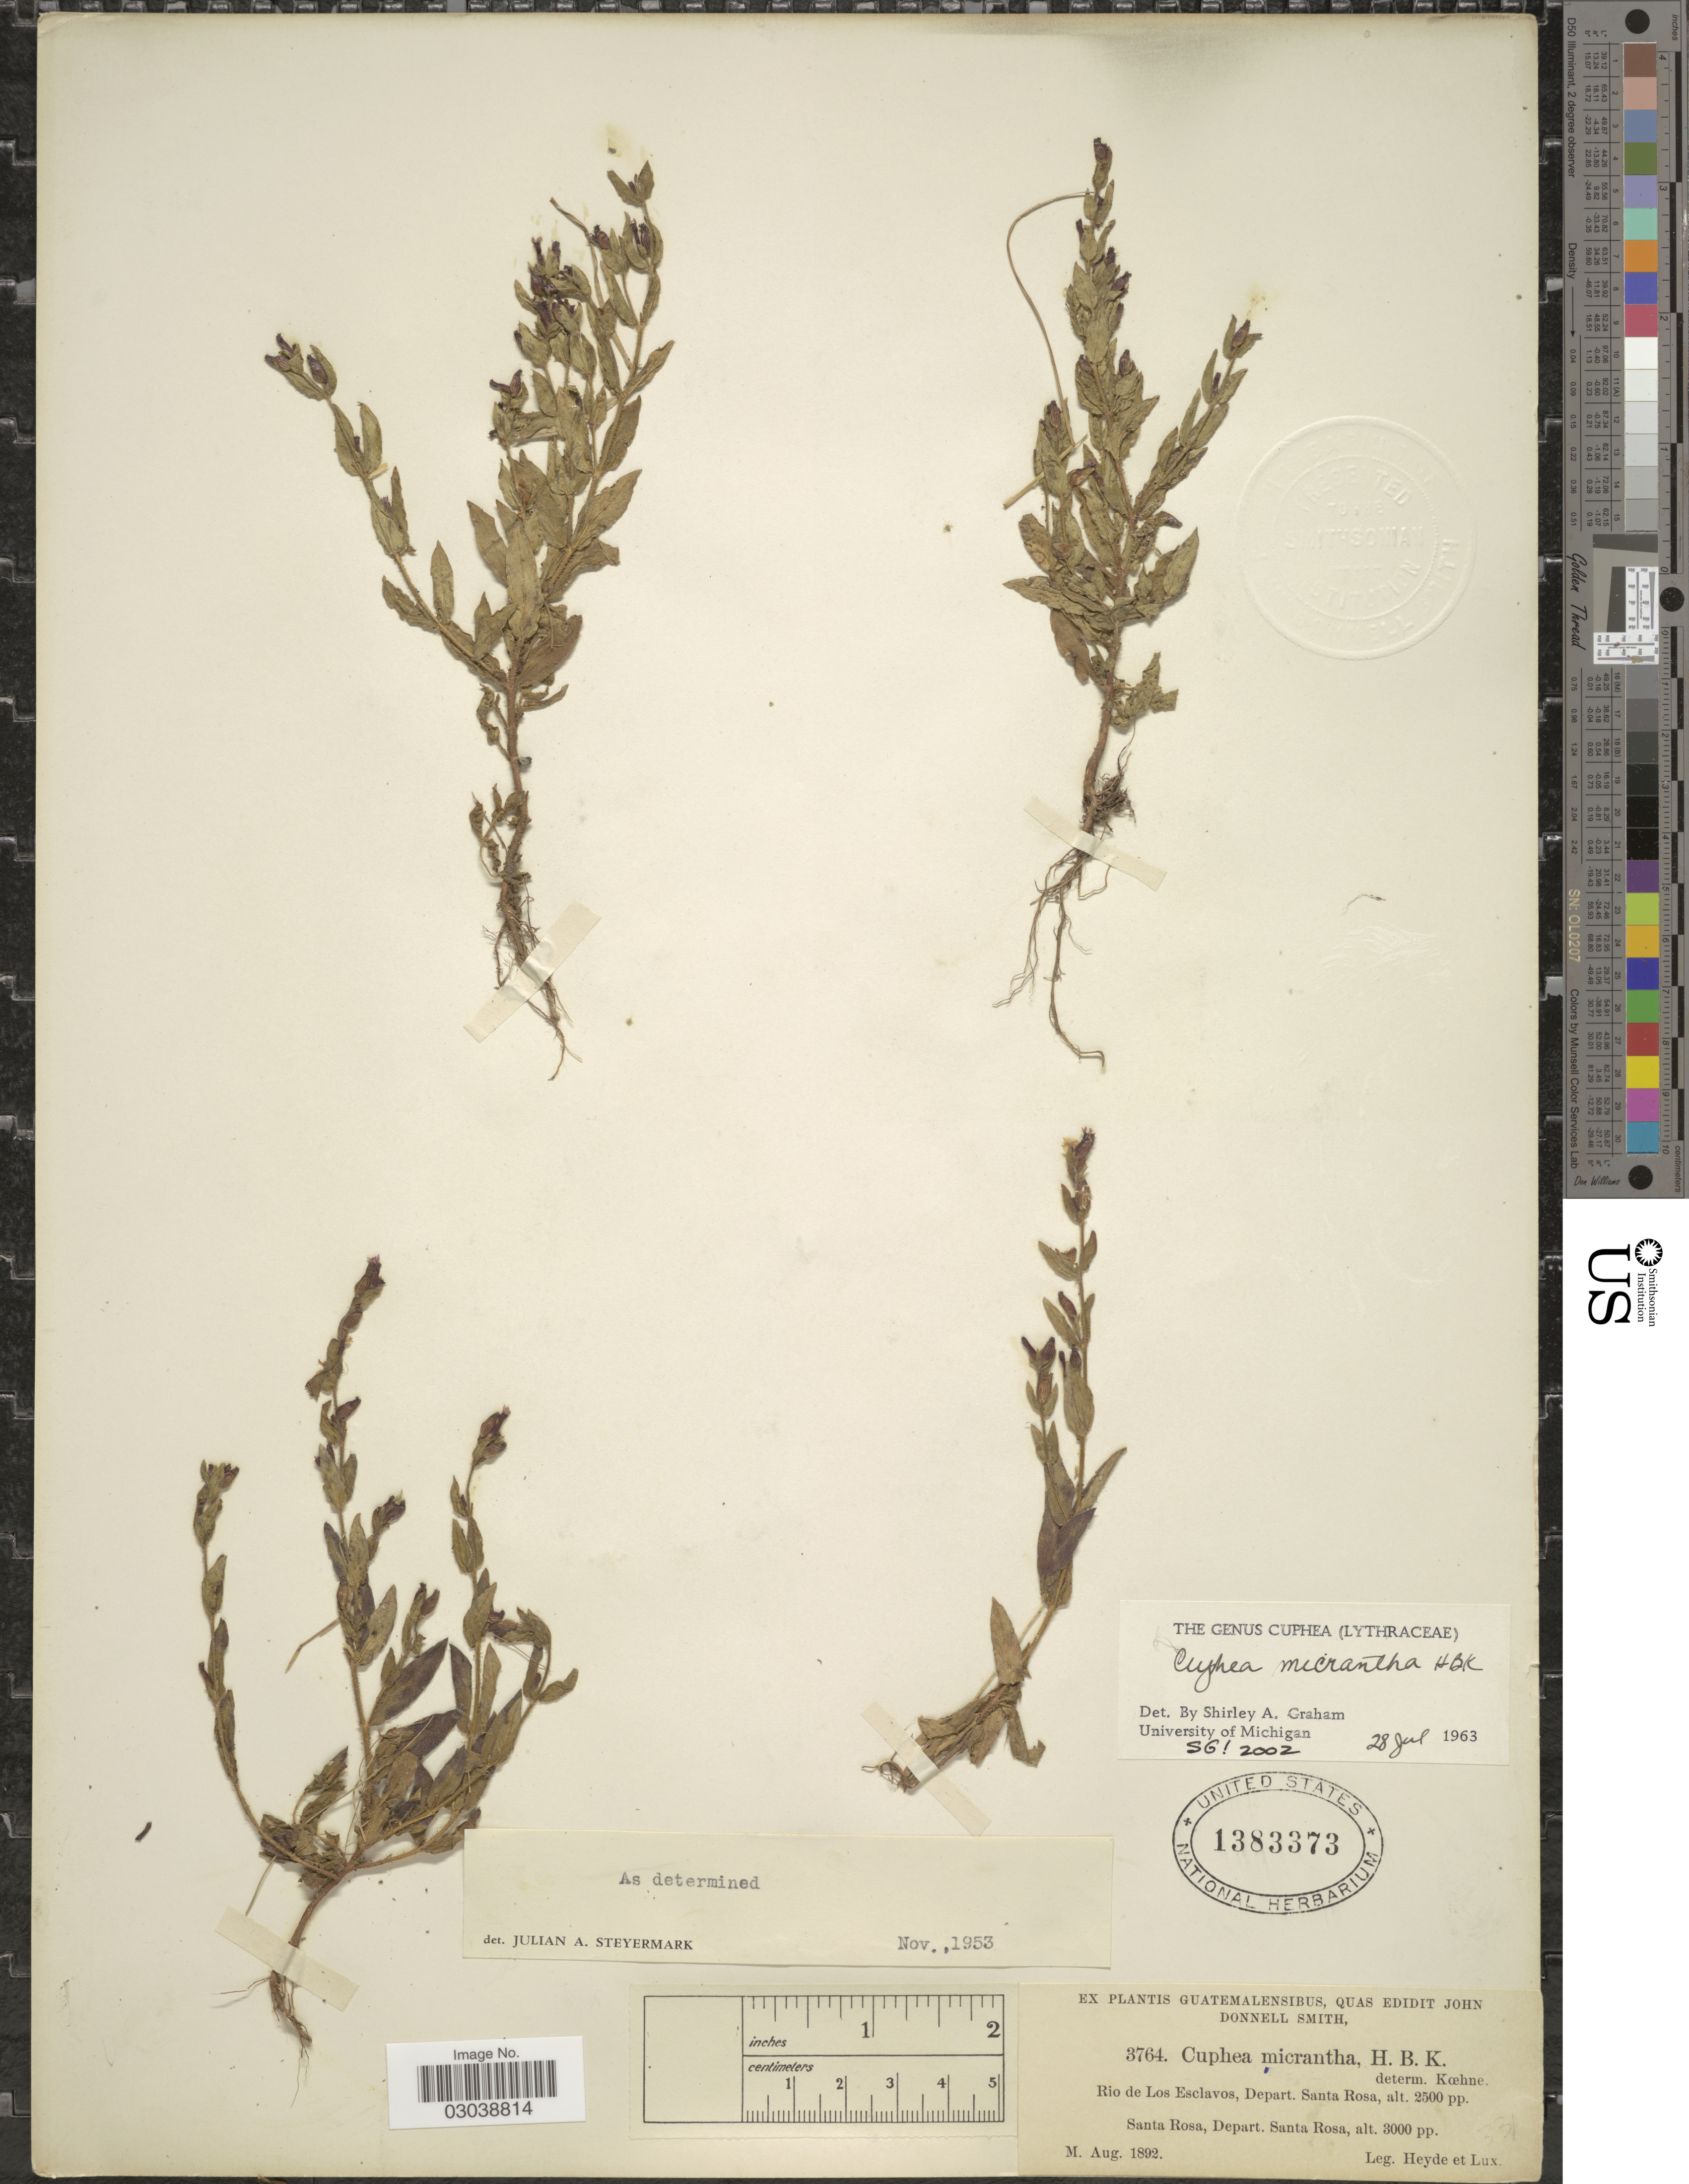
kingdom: Plantae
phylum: Tracheophyta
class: Magnoliopsida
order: Myrtales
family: Lythraceae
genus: Cuphea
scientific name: Cuphea micrantha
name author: Kunth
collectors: Heyde & Lux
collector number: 3764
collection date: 1892-08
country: Guatemala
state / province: Santa Rosa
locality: Rio de Los Esclavos, Depart. Santa Rosa.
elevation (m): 762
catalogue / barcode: US 1383373